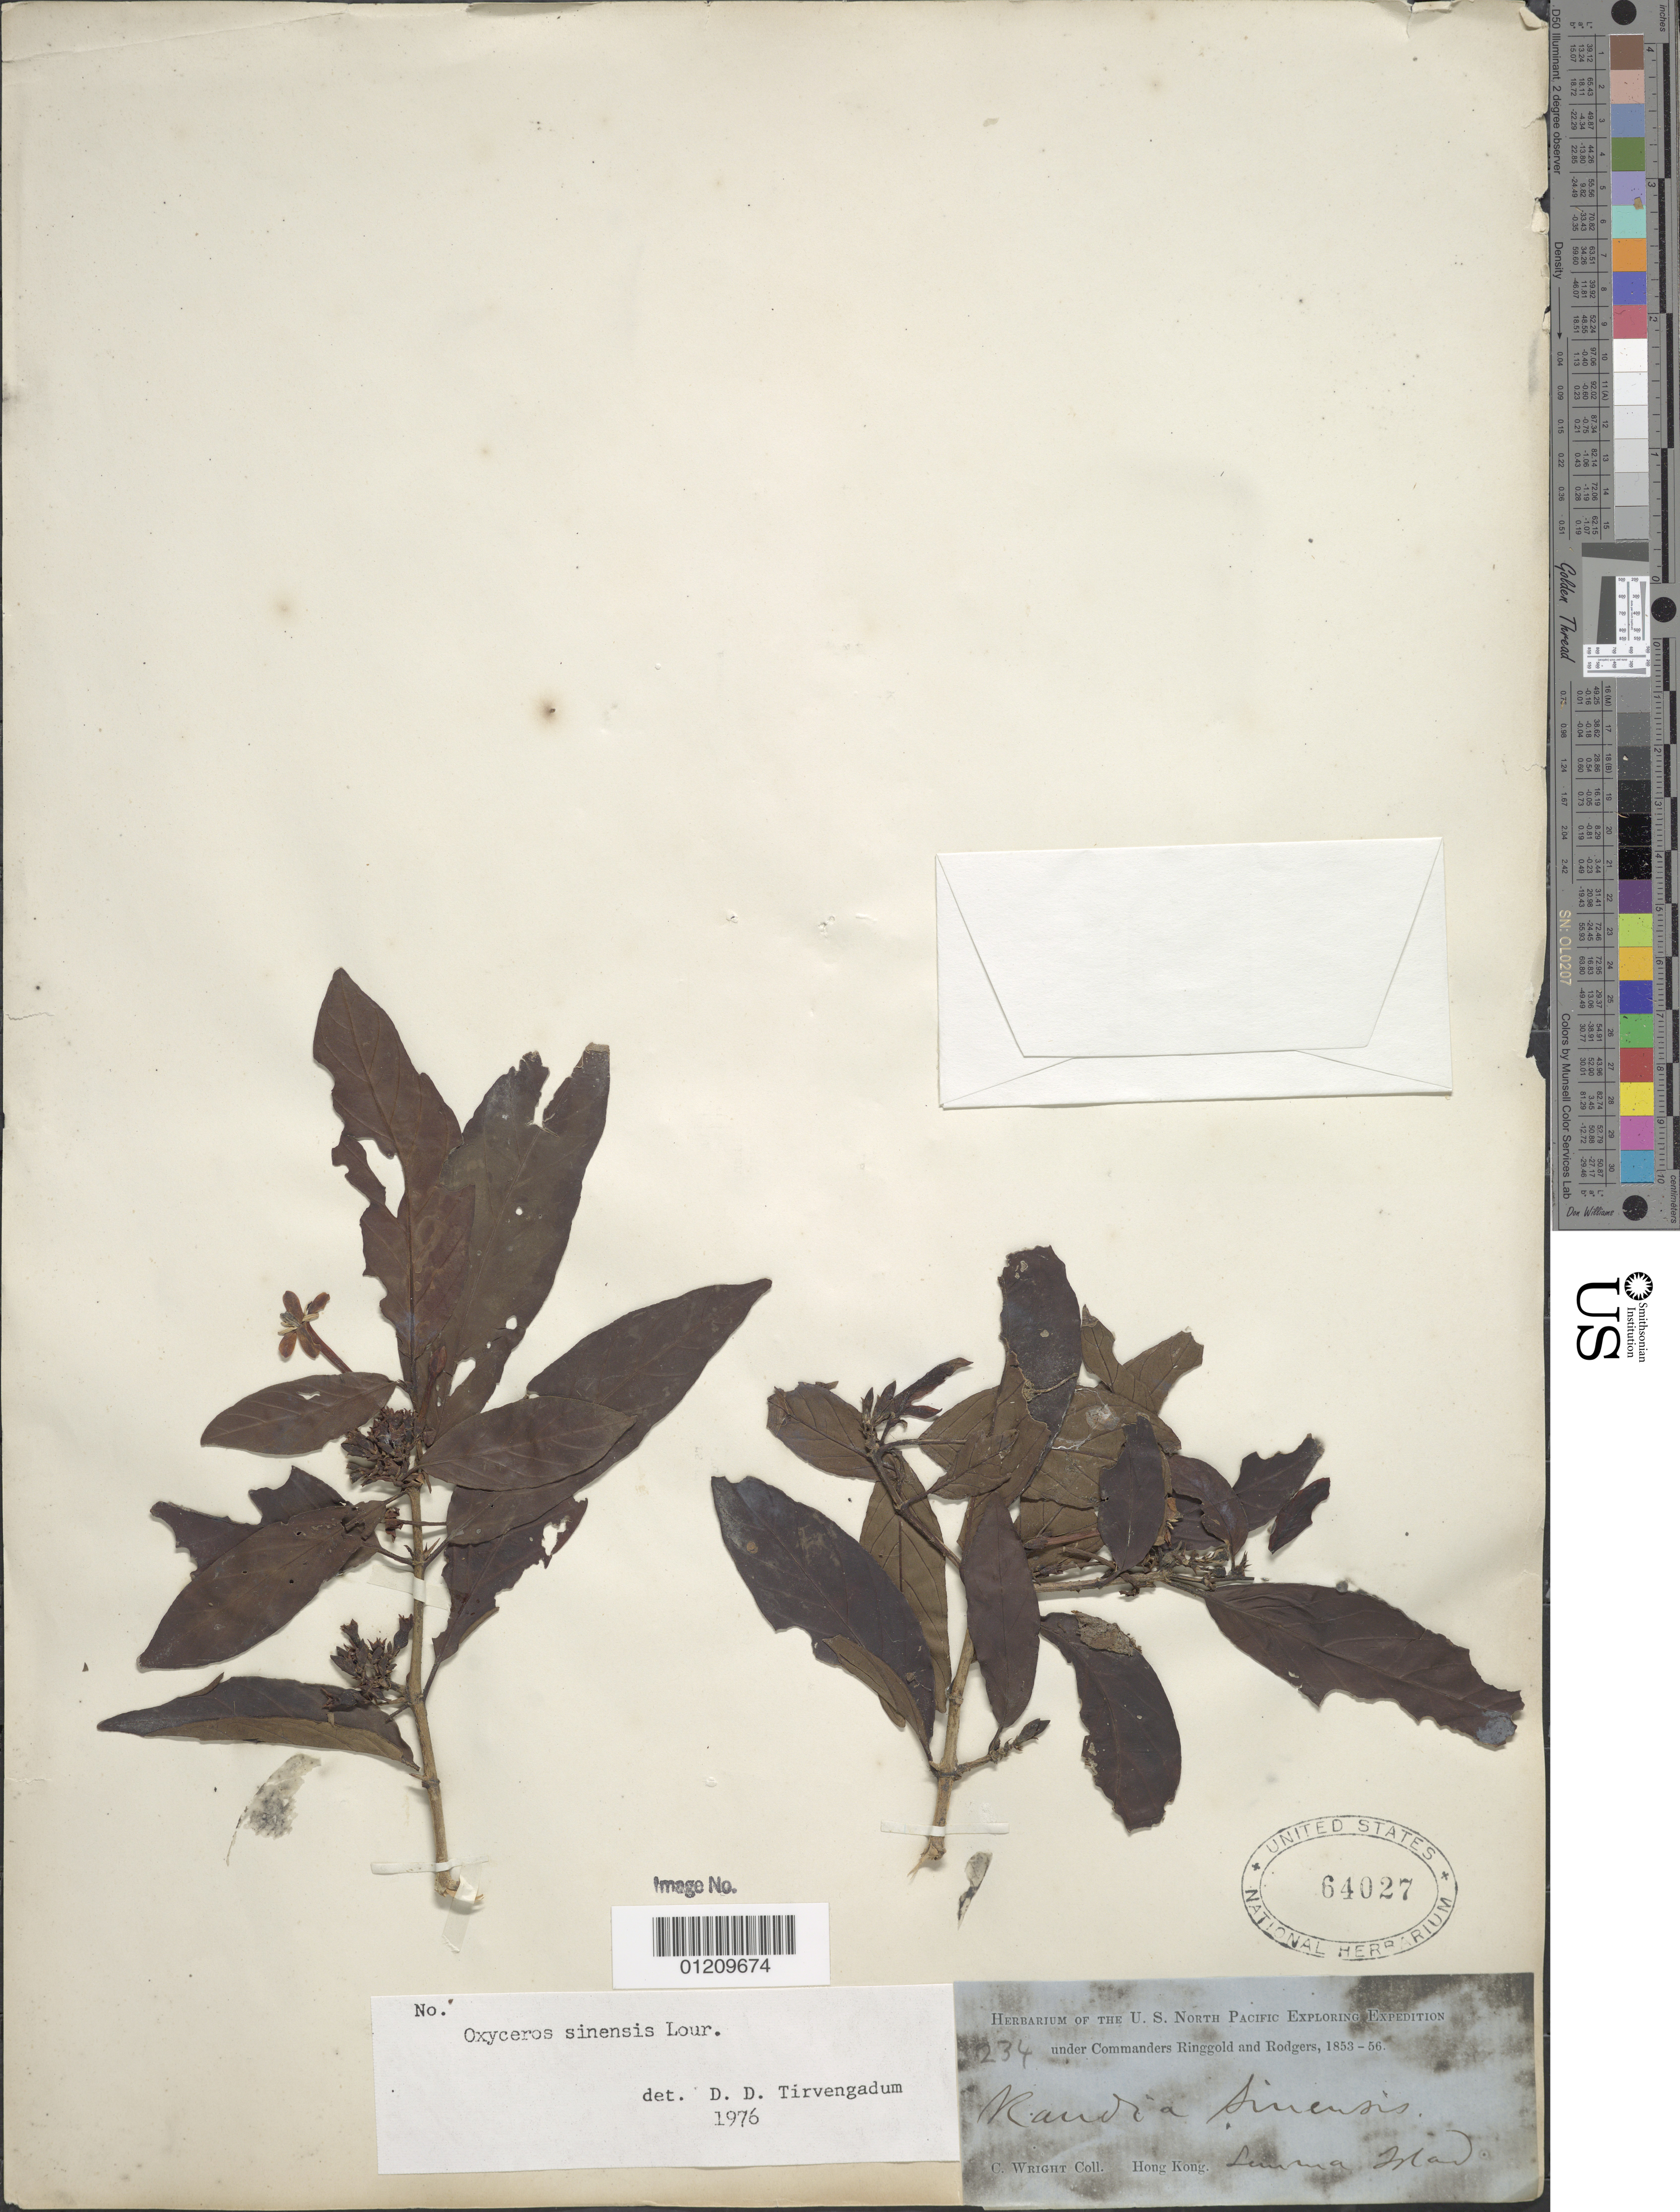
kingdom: Plantae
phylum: Tracheophyta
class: Magnoliopsida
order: Gentianales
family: Rubiaceae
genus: Oxyceros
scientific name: Oxyceros sinensis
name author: Lour.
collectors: C. Wright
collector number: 234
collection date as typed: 1853 to -- --- 1856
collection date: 1853/1856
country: China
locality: Lemma Island.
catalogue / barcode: US 64027